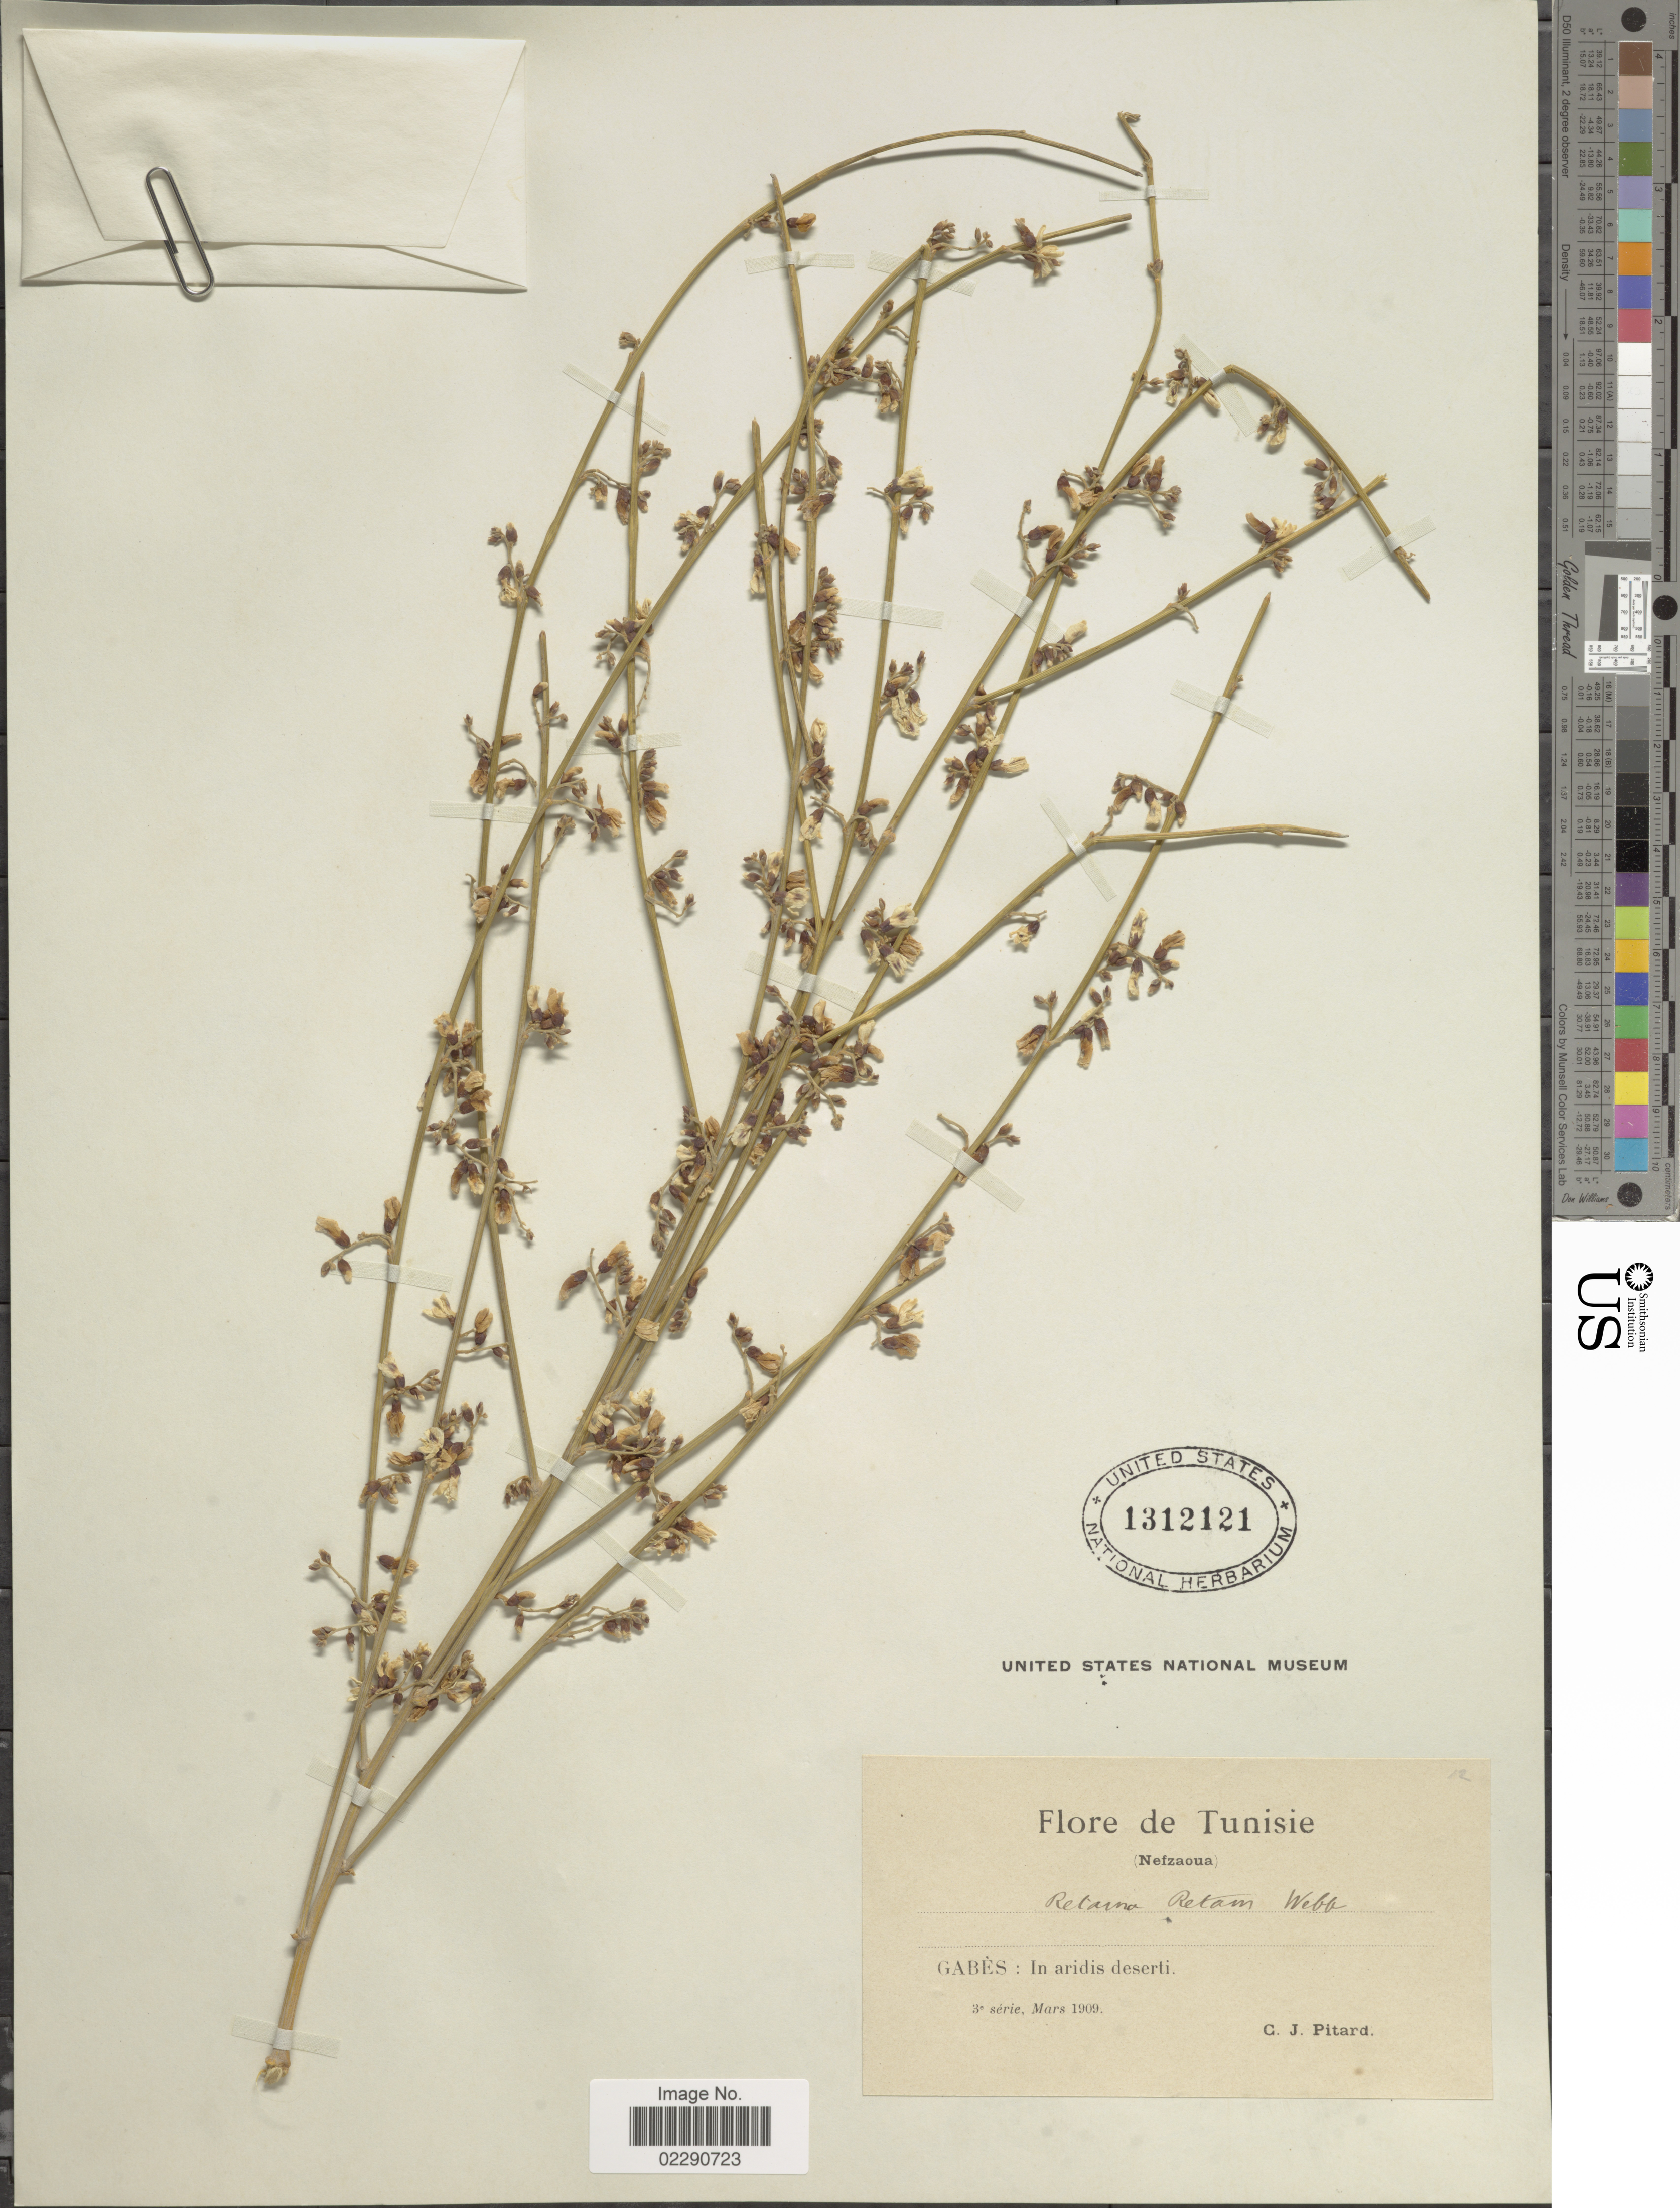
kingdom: Plantae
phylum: Tracheophyta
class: Magnoliopsida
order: Fabales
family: Fabaceae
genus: Retama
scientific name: Retama raetam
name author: (Forssk.) Webb & Berthel.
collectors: C. Pitard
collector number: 12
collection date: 1909-03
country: Tunisia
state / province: Gabès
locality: Nefzaoua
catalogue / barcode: US 1312121